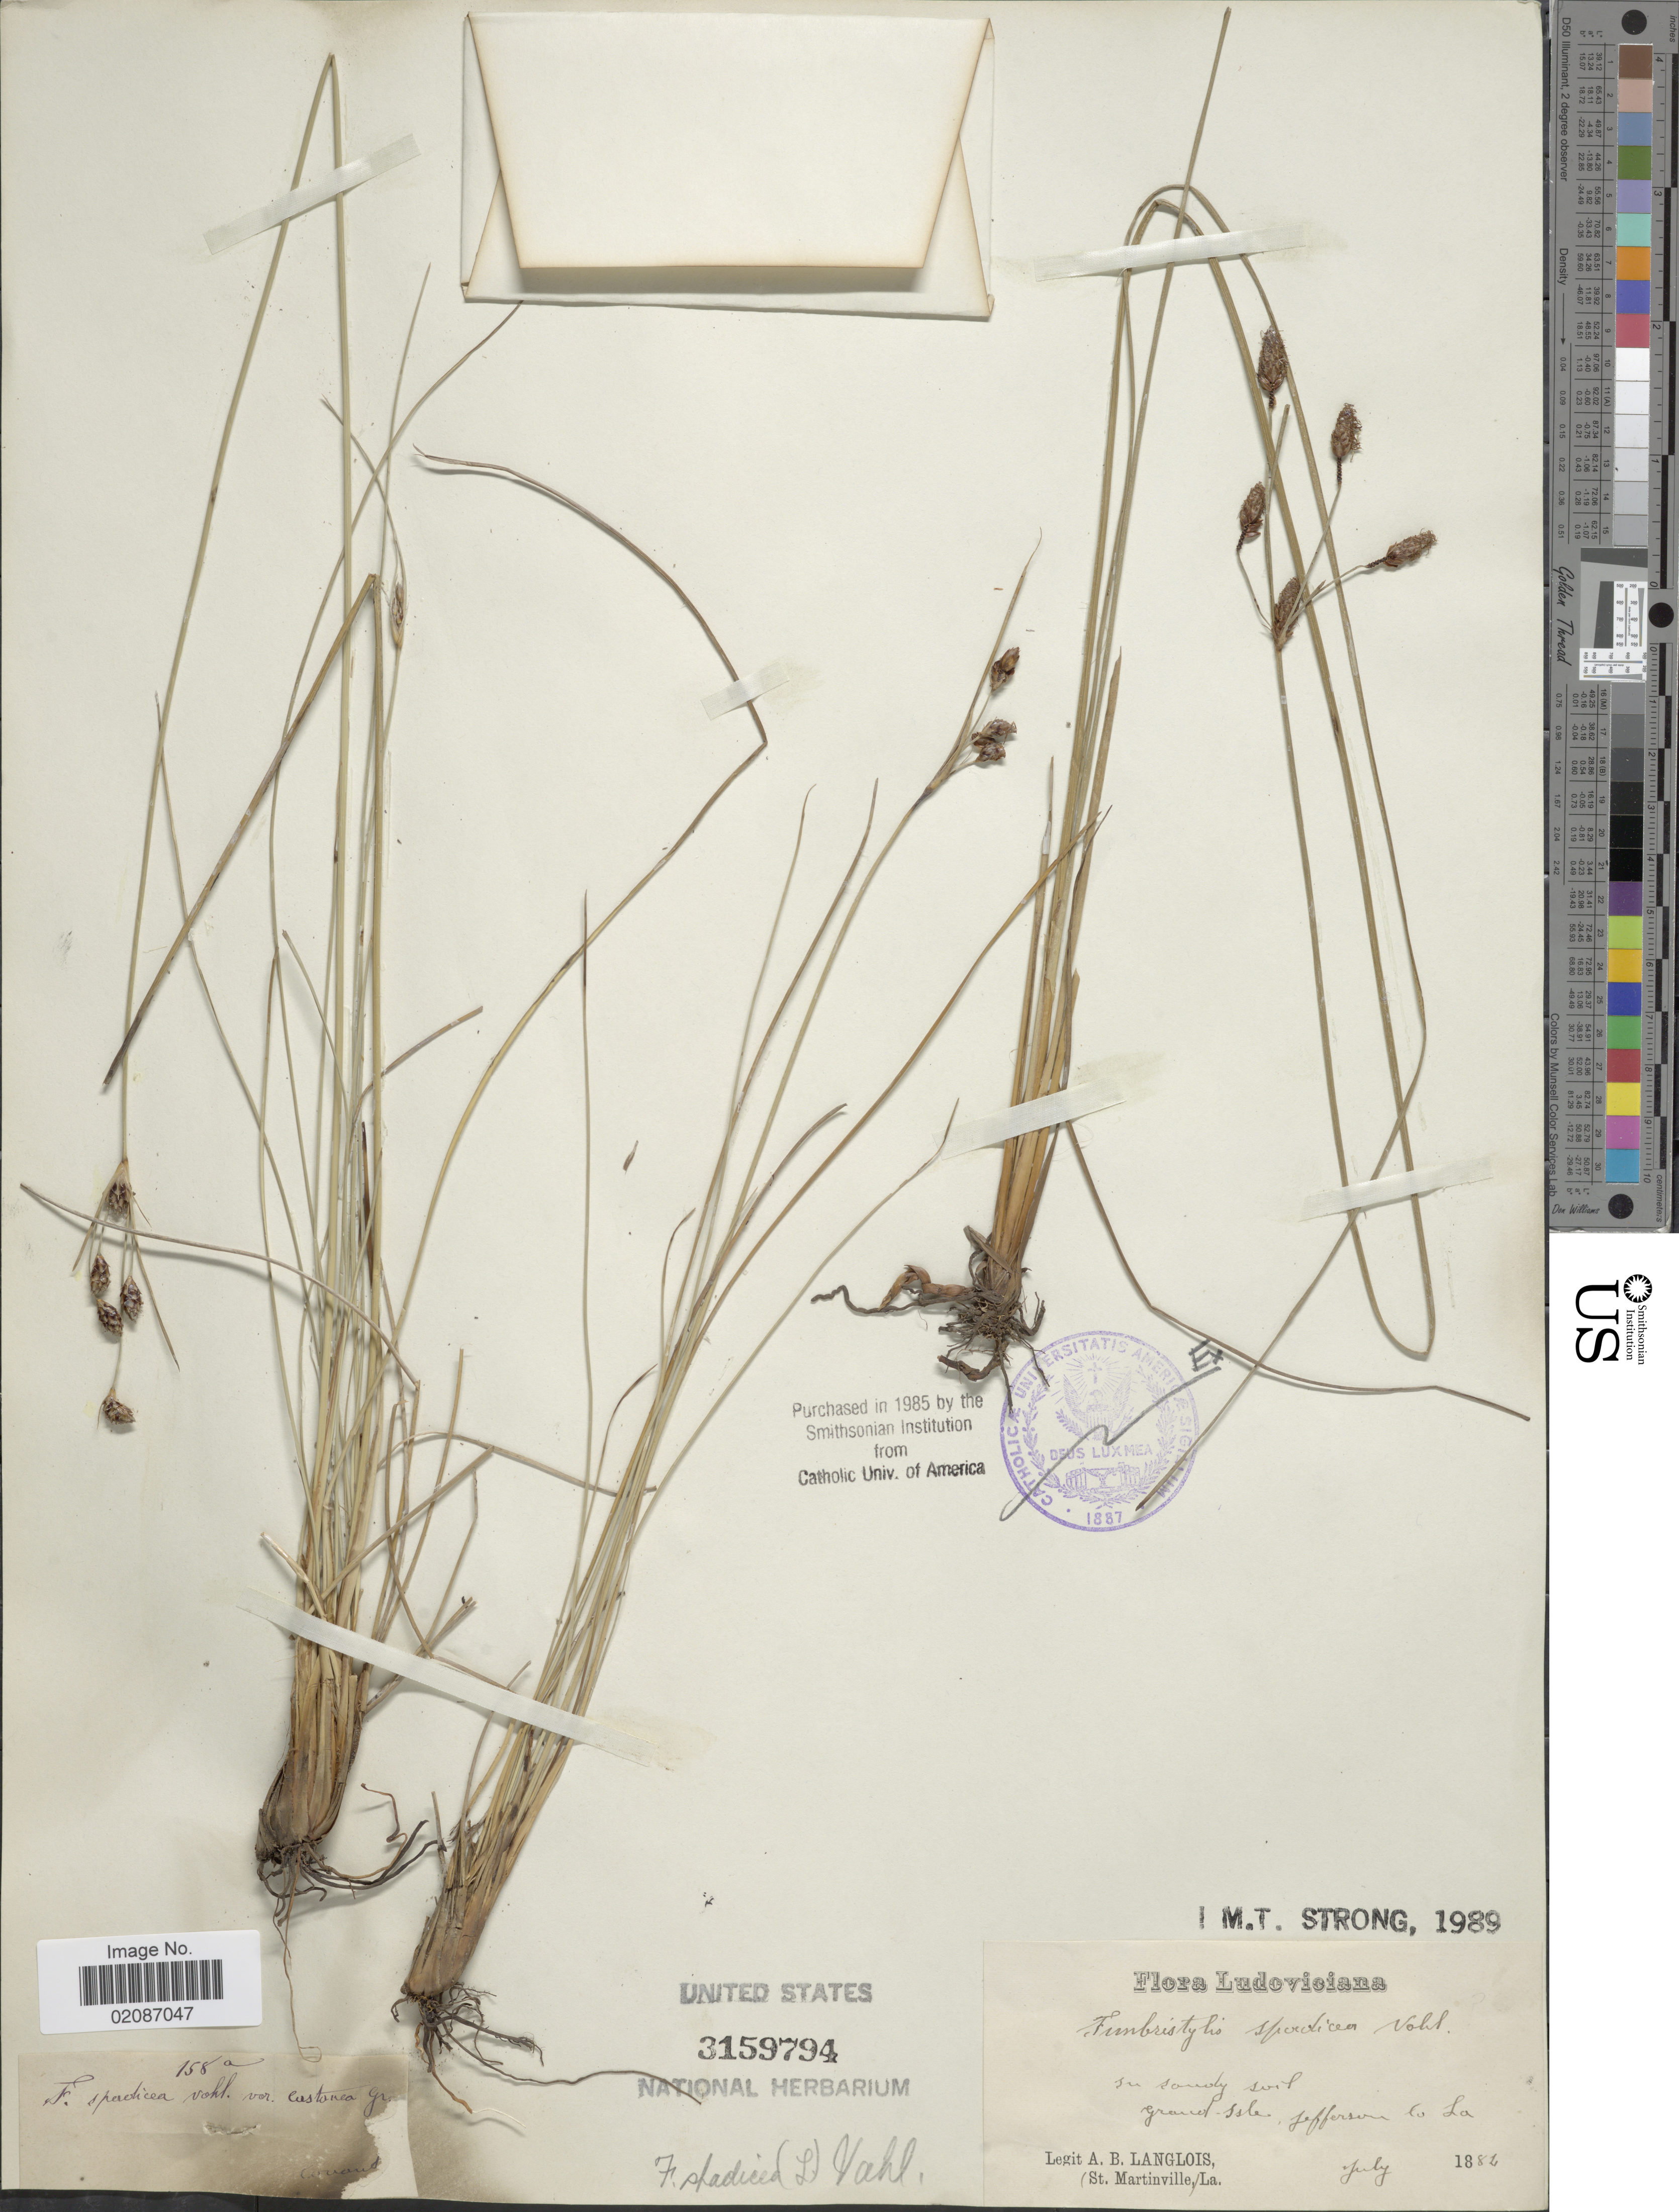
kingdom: Plantae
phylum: Tracheophyta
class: Liliopsida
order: Poales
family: Cyperaceae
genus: Fimbristylis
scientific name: Fimbristylis spadicea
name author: (L.) Vahl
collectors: A. Langlois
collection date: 1886-07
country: United States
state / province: Louisiana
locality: Ludoviciana, Jeffersen Co, La.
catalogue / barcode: US 3159794